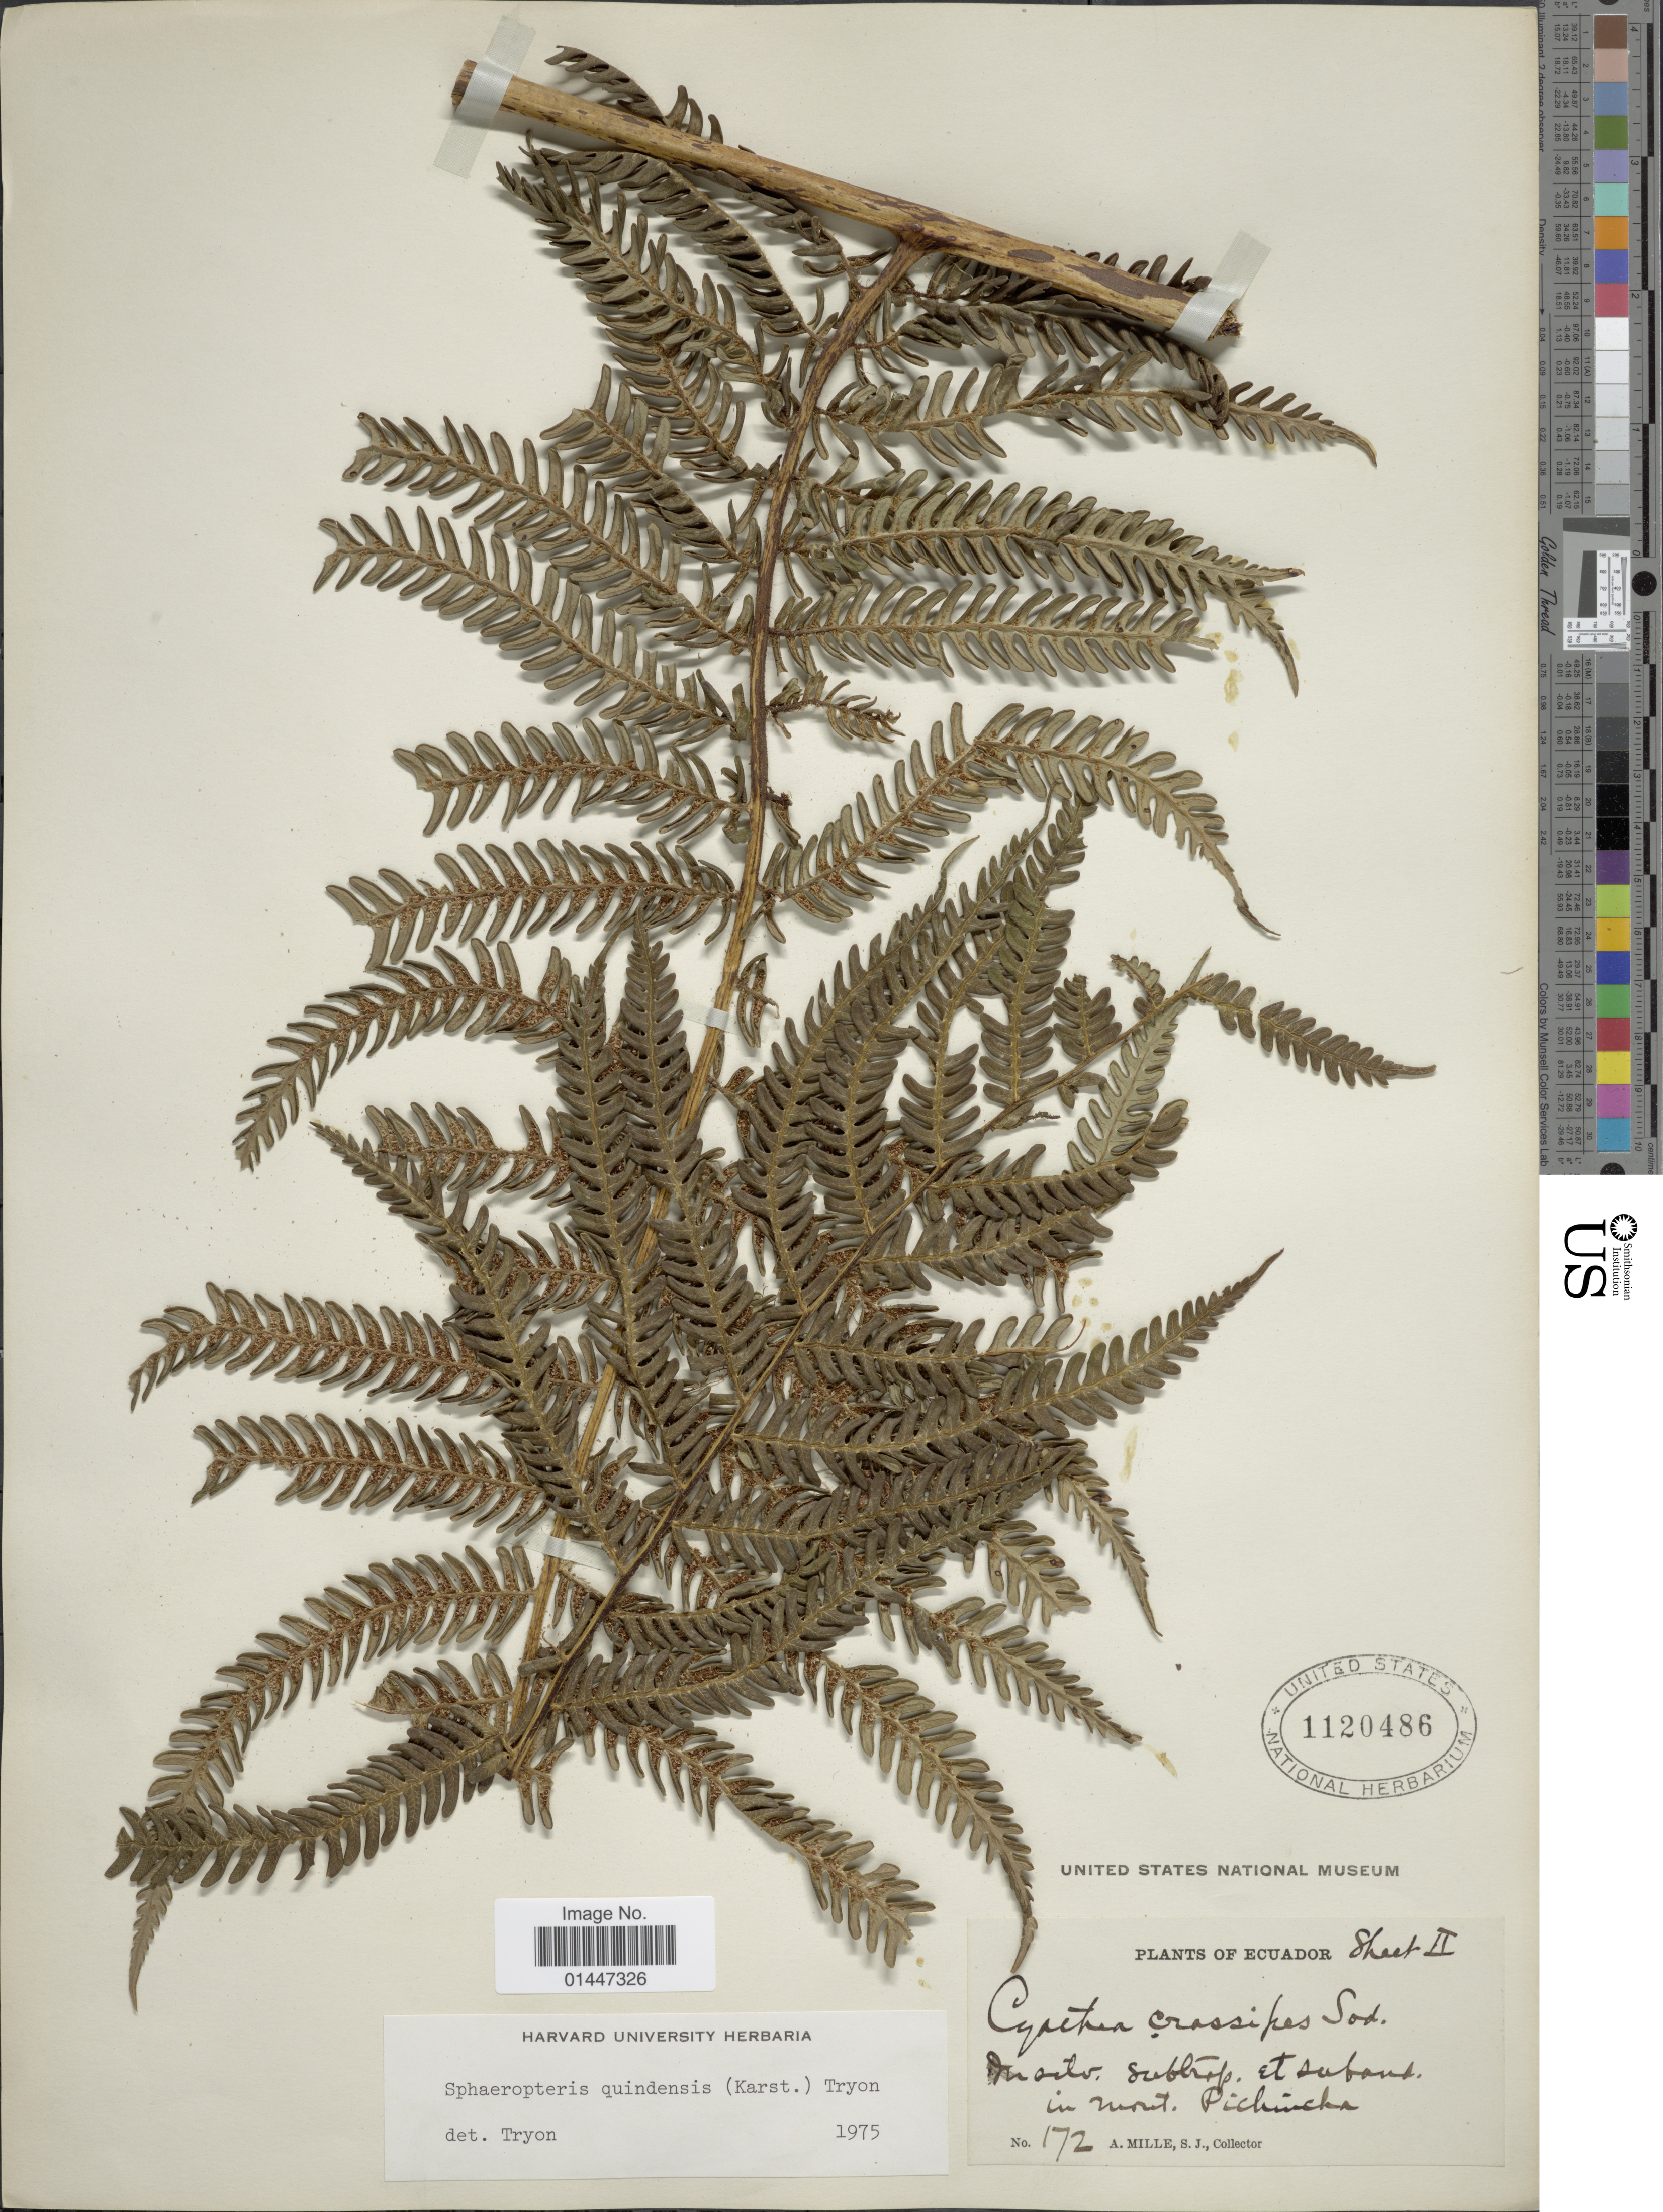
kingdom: Plantae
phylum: Tracheophyta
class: Polypodiopsida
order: Cyatheales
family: Cyatheaceae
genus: Sphaeropteris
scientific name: Sphaeropteris quindiuensis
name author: (H. Karst.) R.M. Tryon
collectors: A. Mille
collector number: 172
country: Ecuador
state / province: Pichincha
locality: Pichincha.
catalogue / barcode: US 1120486